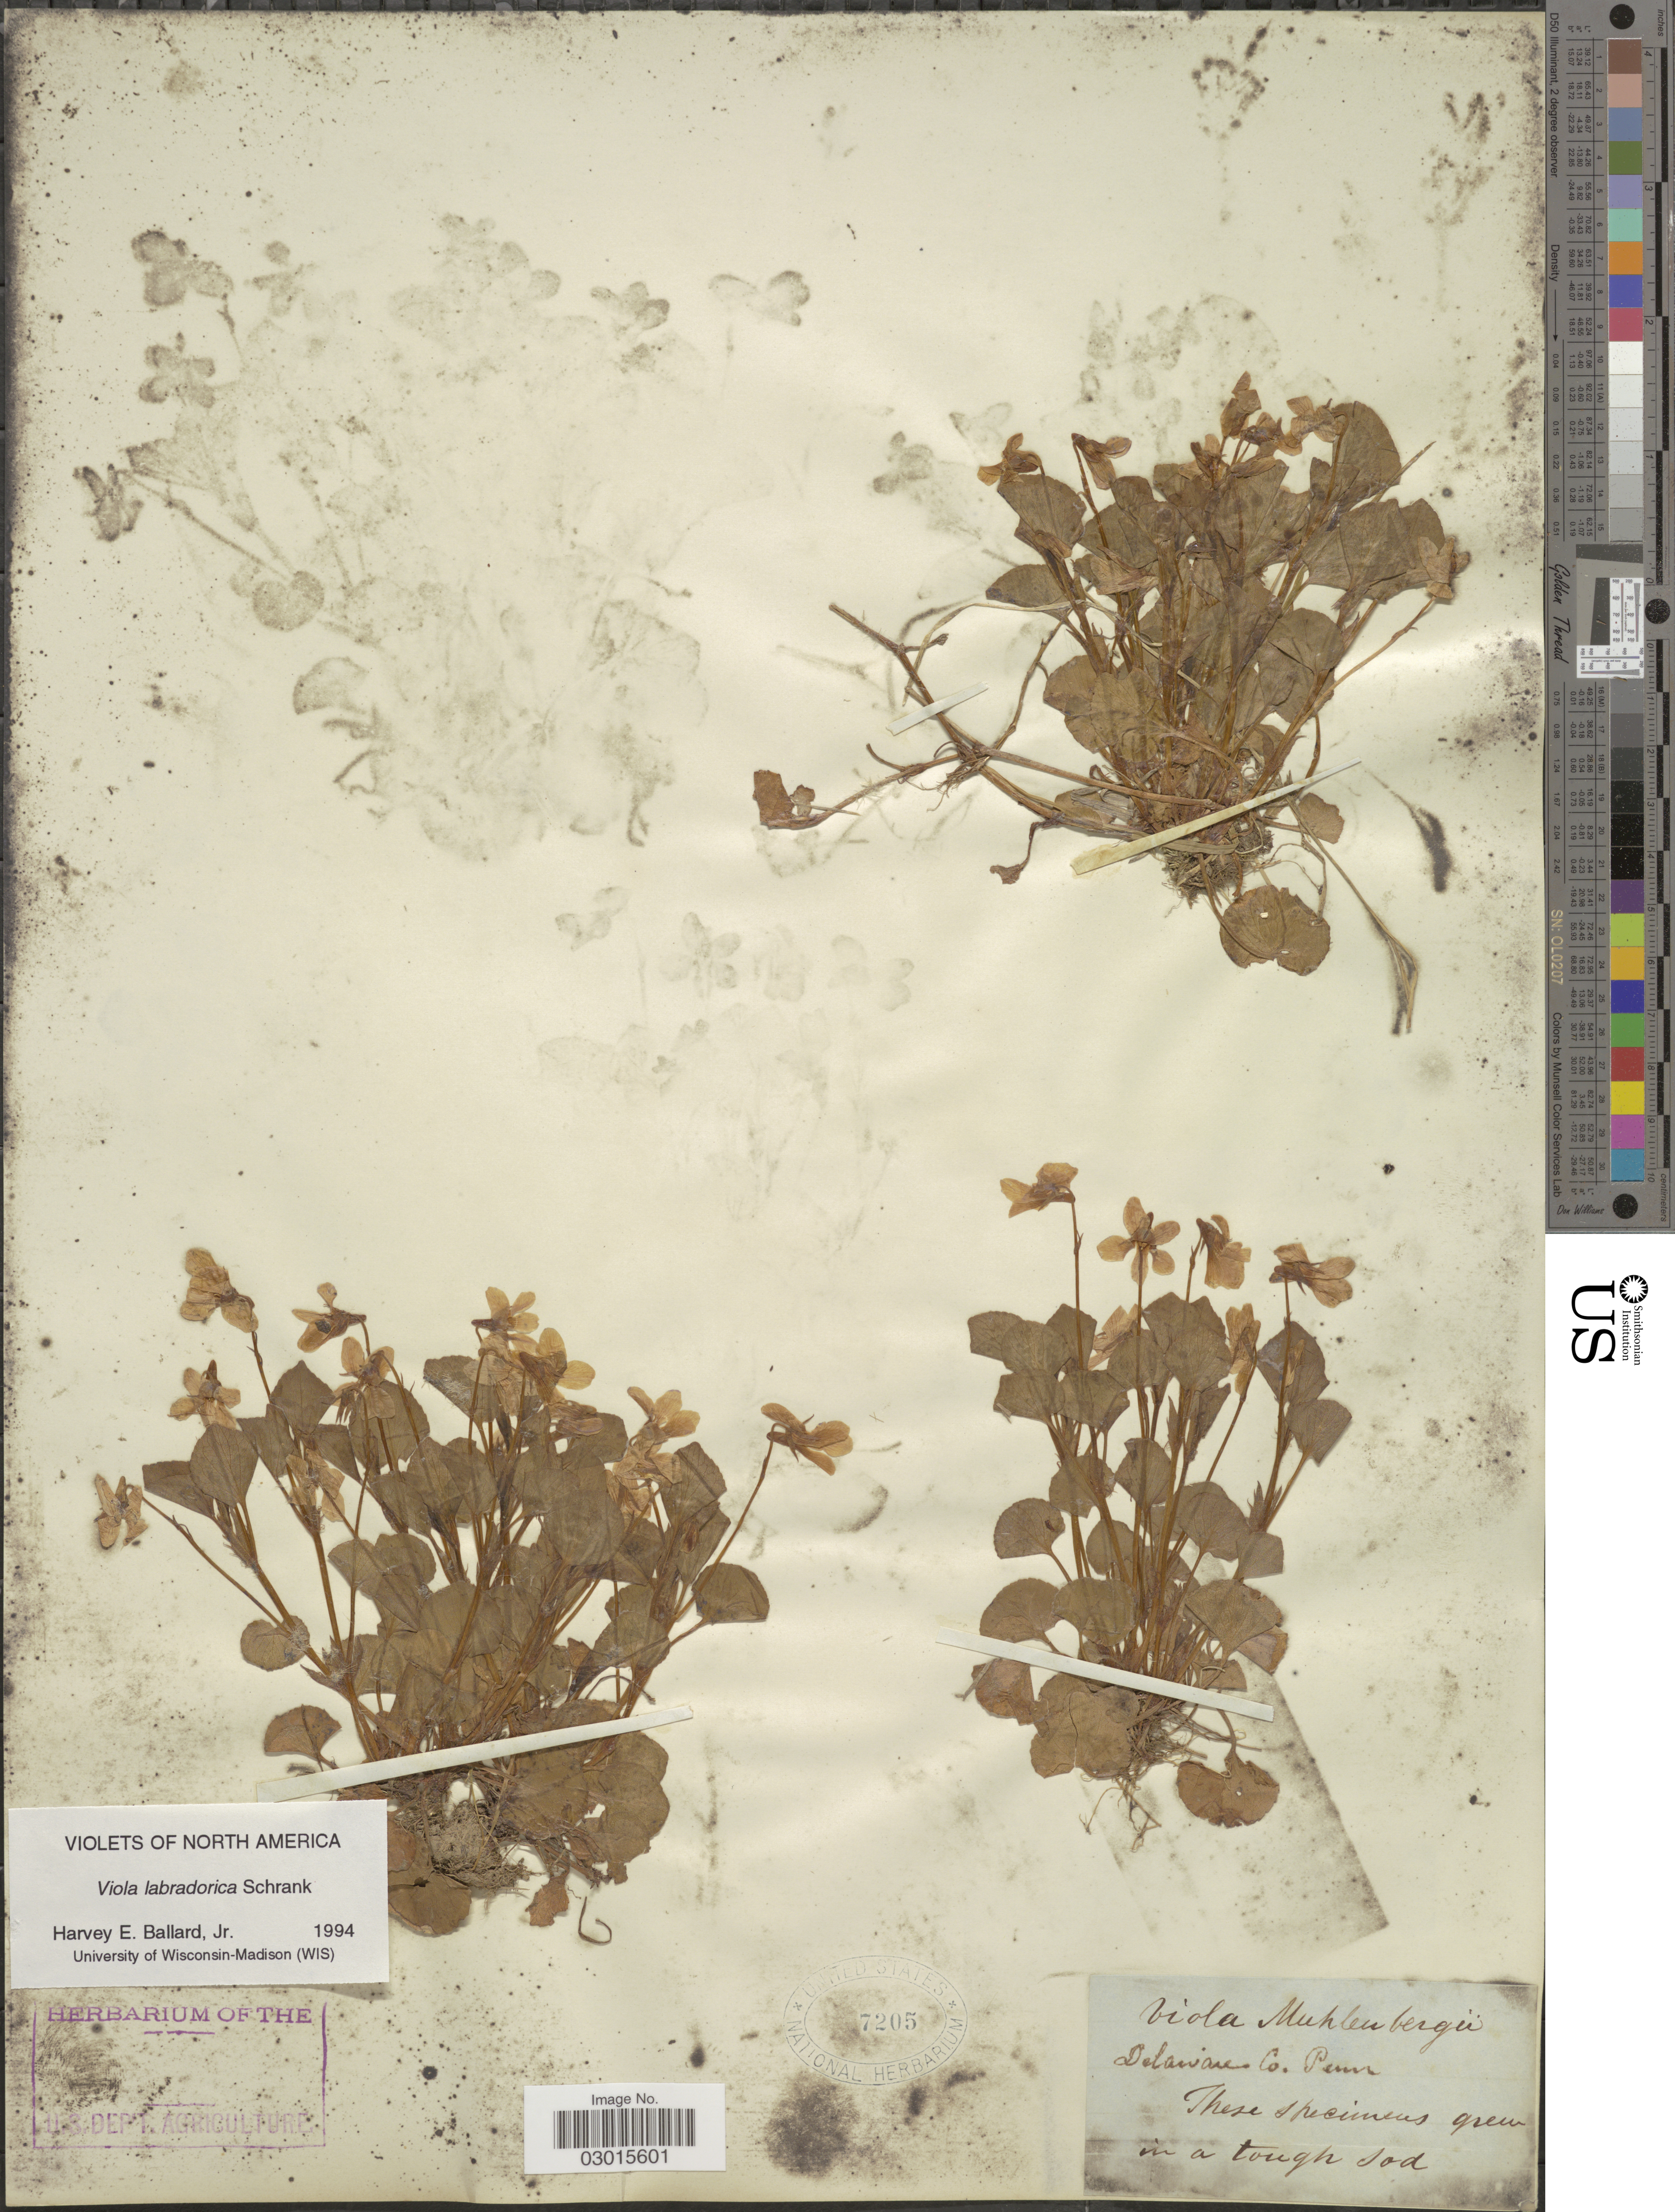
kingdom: Plantae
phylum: Tracheophyta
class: Magnoliopsida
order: Malpighiales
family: Violaceae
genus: Viola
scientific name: Viola labradorica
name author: Schrank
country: United States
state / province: Pennsylvania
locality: Delaware Co. Penn.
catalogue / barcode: US 7205